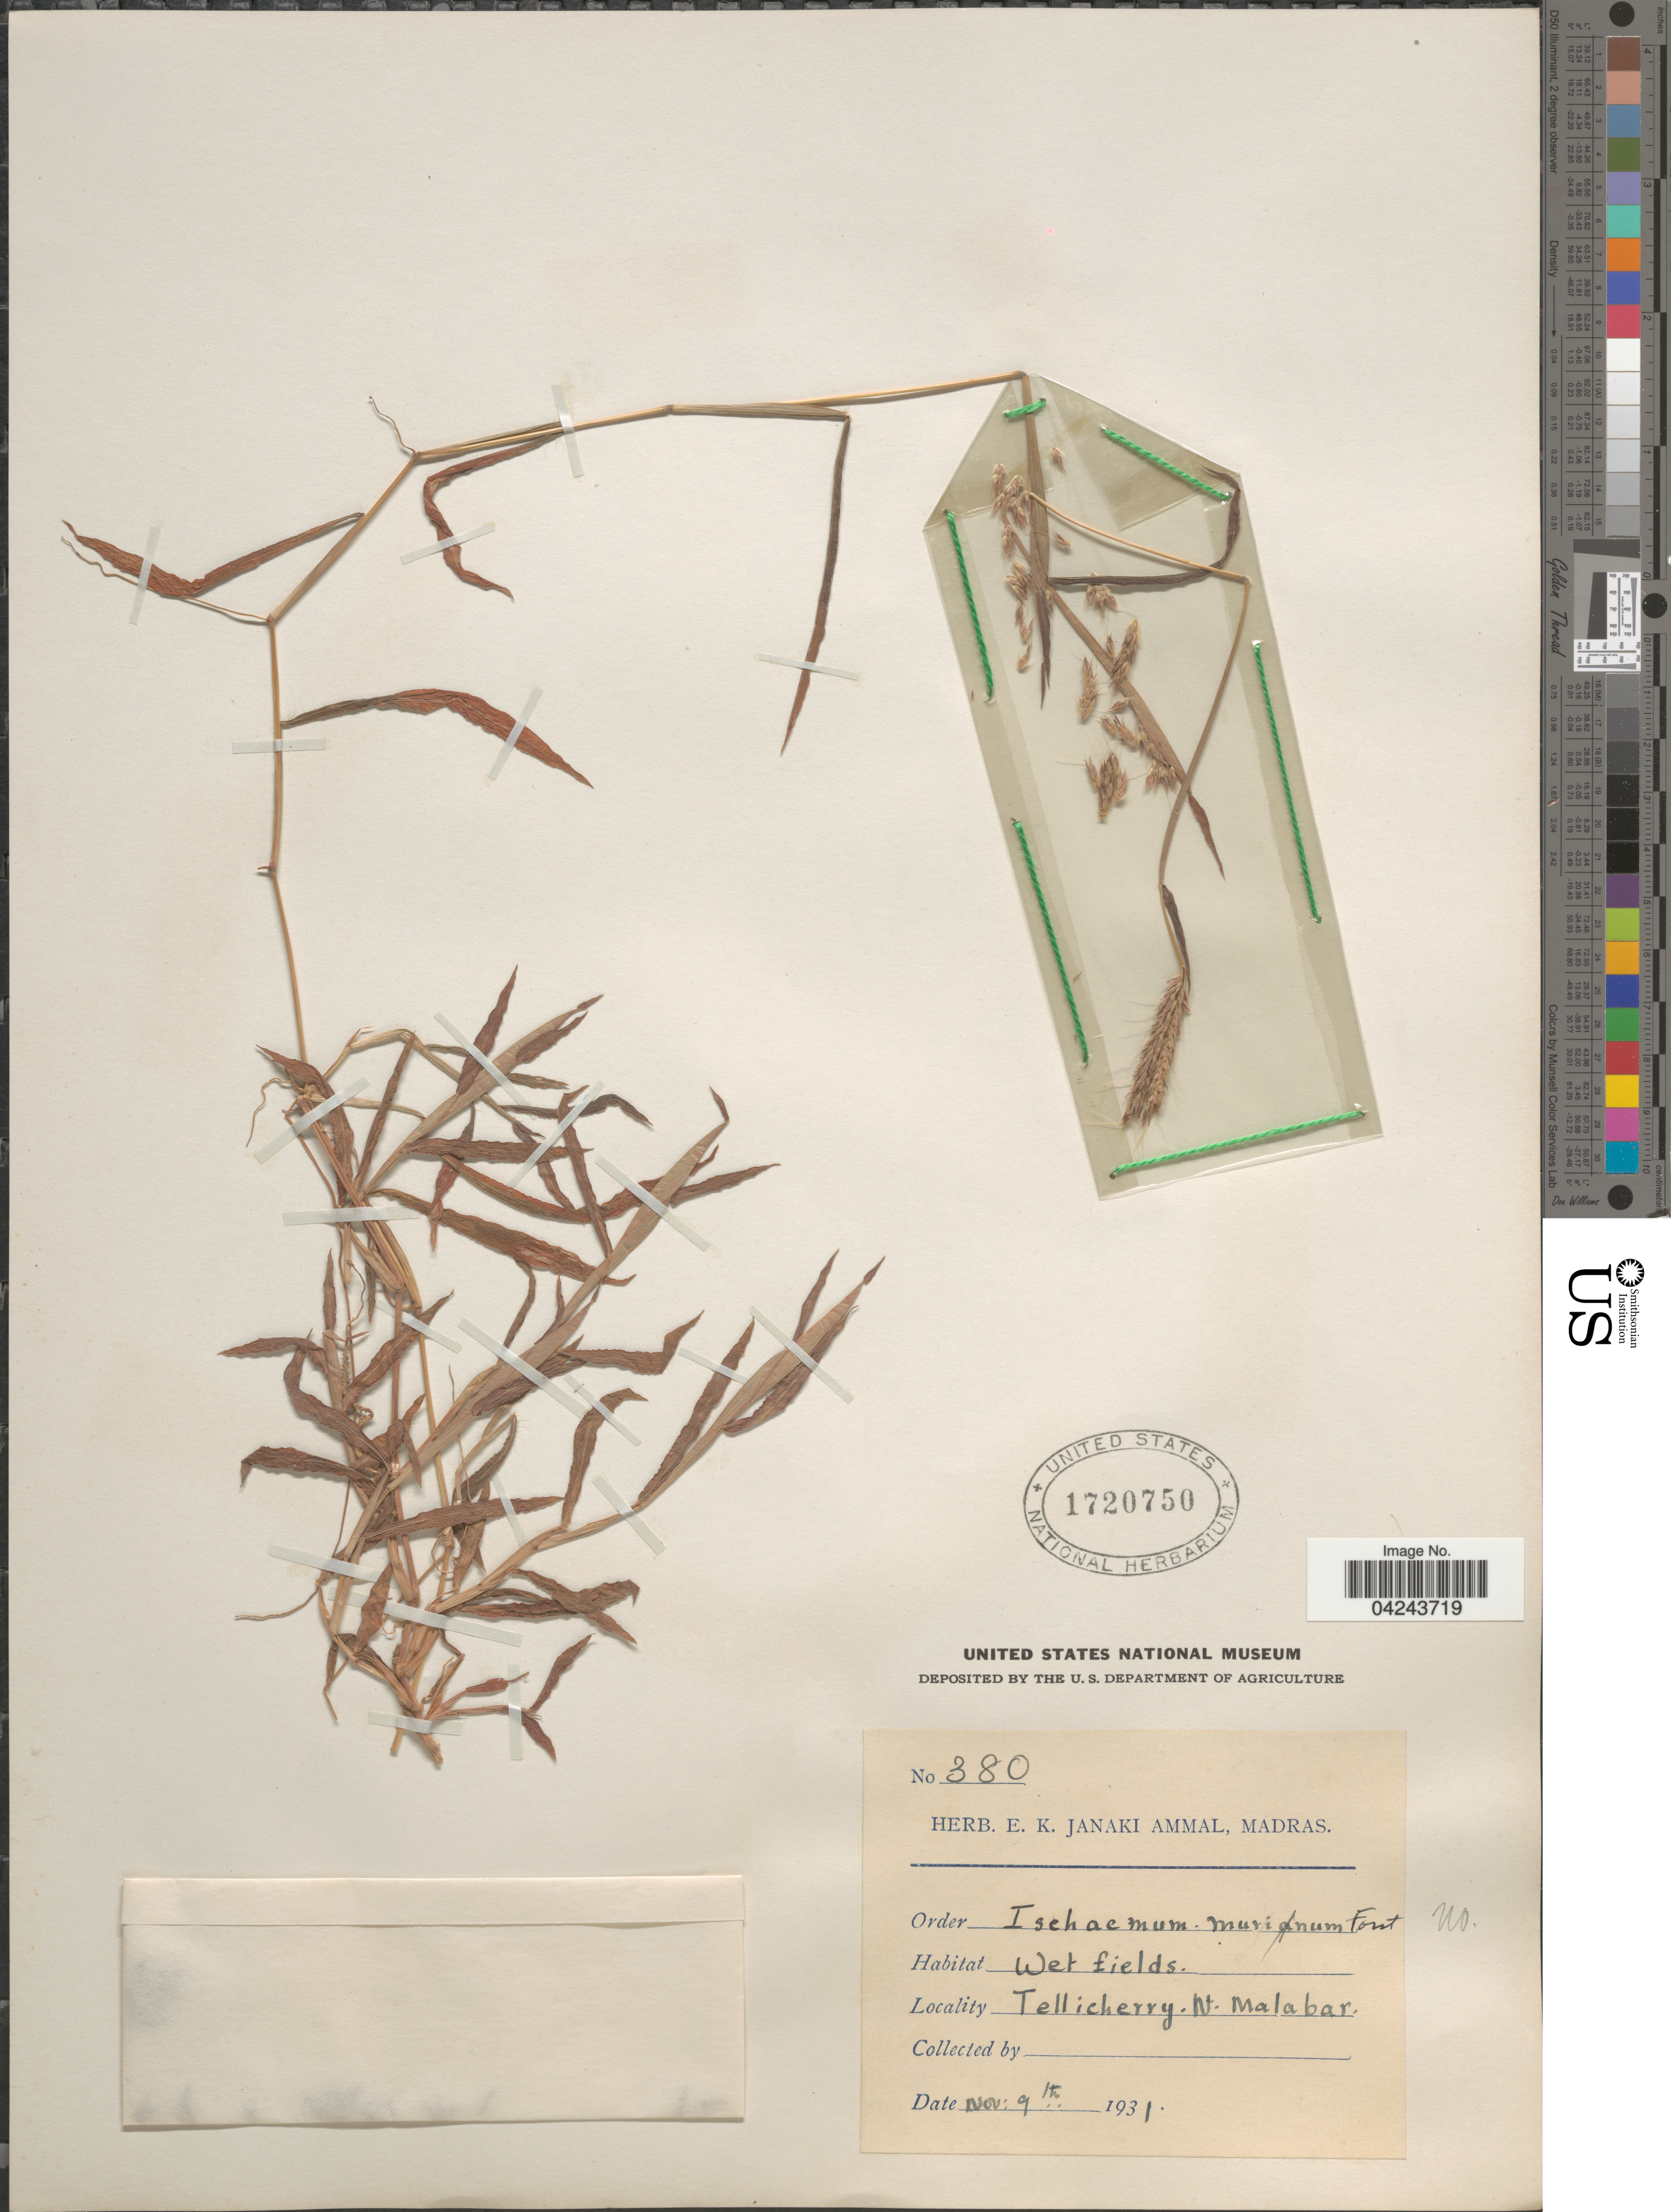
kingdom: Plantae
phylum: Tracheophyta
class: Liliopsida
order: Poales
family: Poaceae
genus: Ischaemum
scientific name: Ischaemum sp.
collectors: ex herb. E. K. Janaki Ammal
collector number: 380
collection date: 1931-11-09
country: India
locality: Tellicherry. N. Malabar.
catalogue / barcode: US 1720750